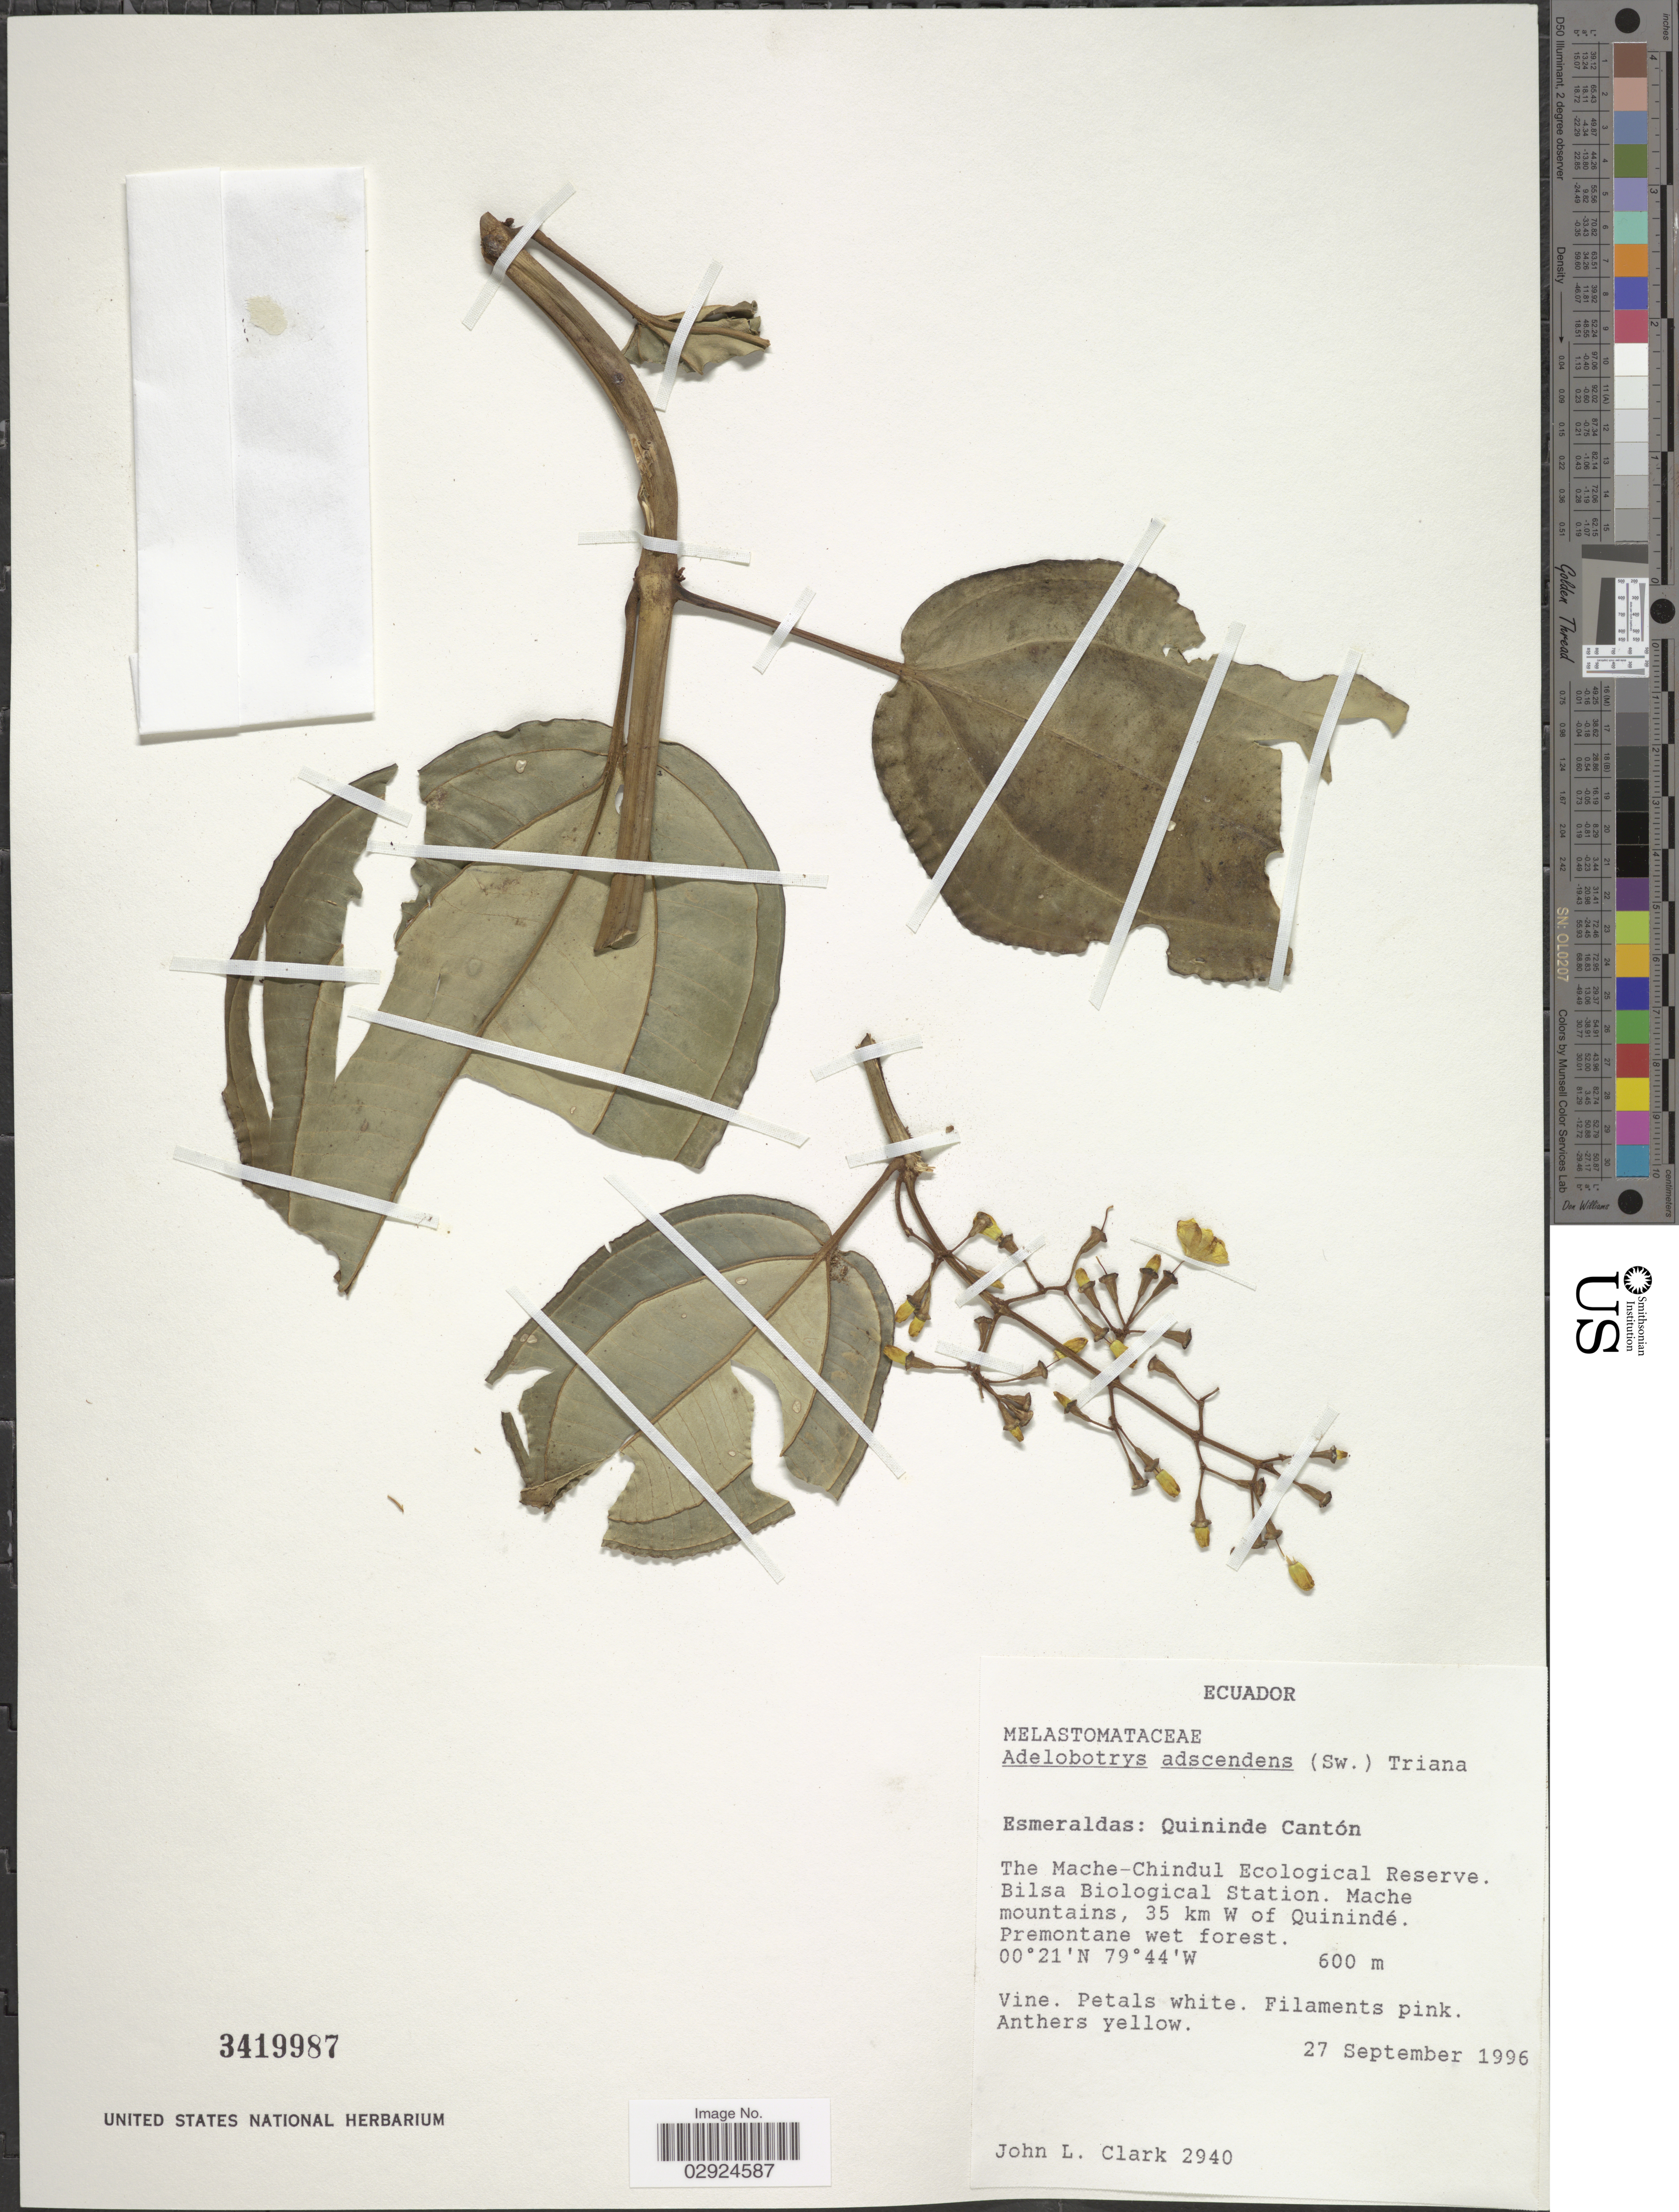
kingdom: Plantae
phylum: Tracheophyta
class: Magnoliopsida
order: Myrtales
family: Melastomataceae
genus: Adelobotrys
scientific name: Adelobotrys adscendens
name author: (Sw.) Triana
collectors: J. L. Clark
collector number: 2940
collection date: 1996-09-27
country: Ecuador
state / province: Esmeraldas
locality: Quininde Cantón. The Mache-Chindul Ecological Reserve. Bilsa Biological Station. Mache mountains, 35 km W of Quinindé.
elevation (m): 600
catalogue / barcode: US 3419987